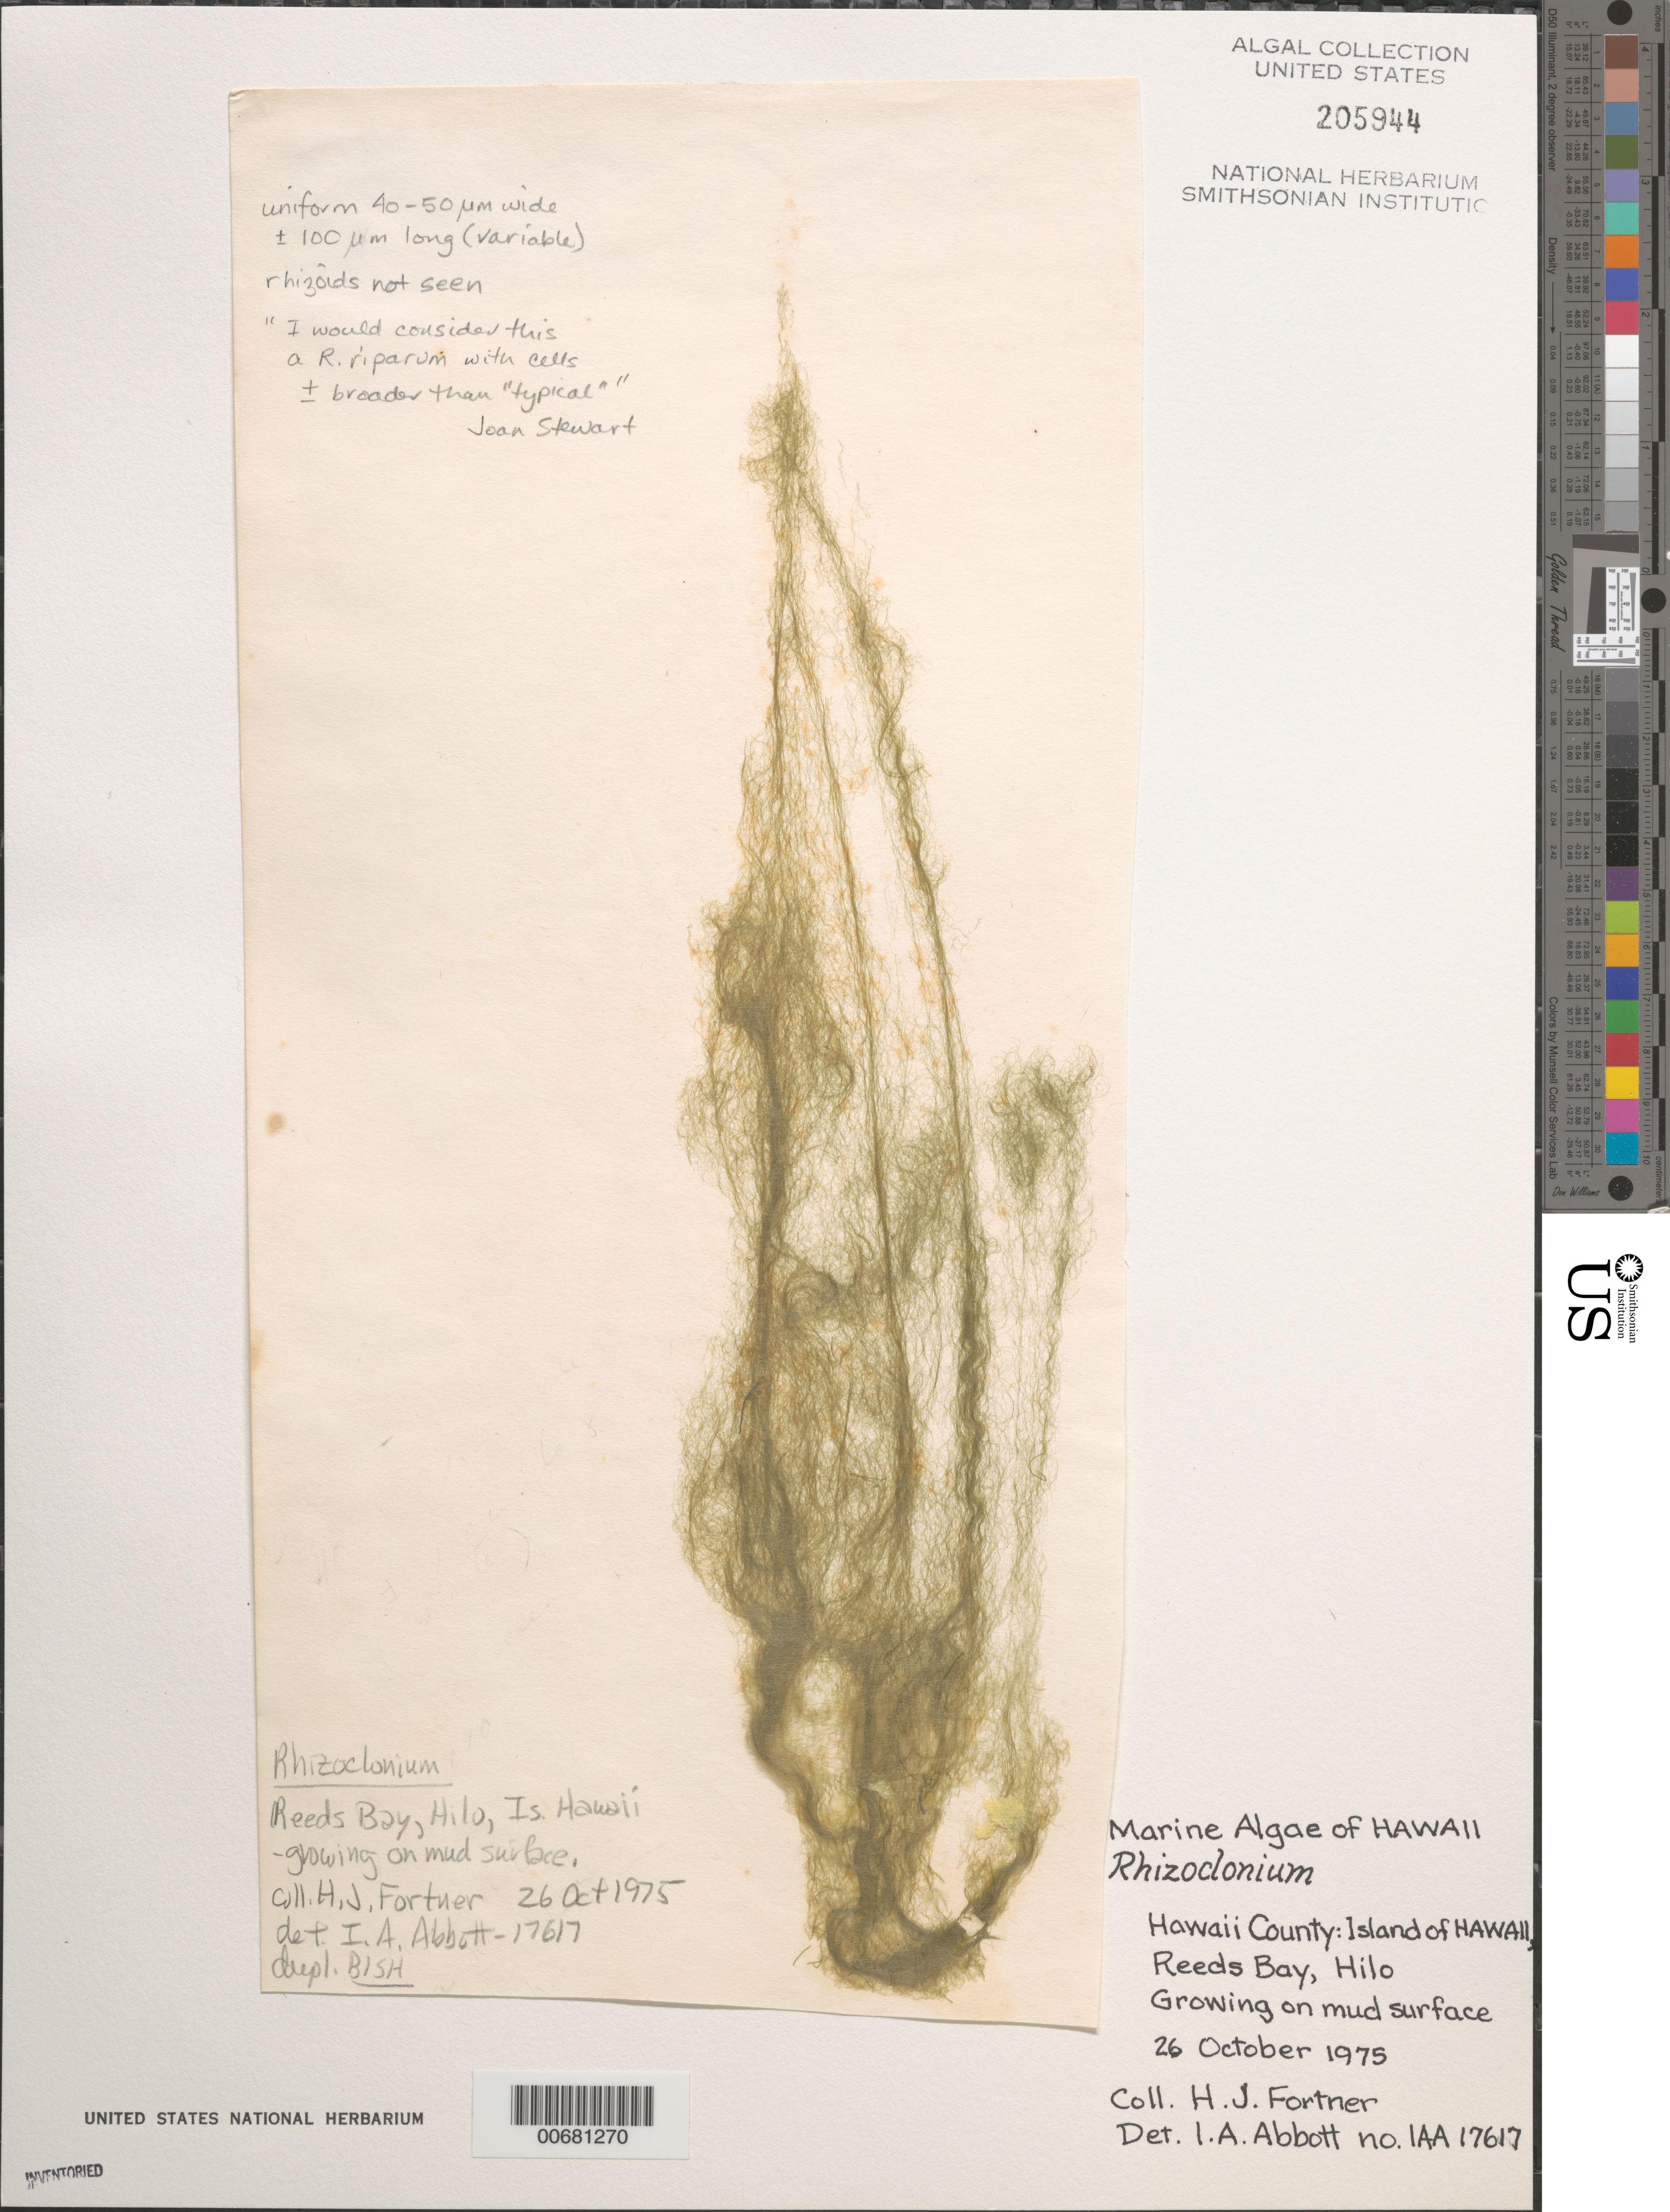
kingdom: Plantae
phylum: Chlorophyta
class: Ulvophyceae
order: Cladophorales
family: Cladophoraceae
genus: Rhizoclonium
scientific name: Rhizoclonium sp.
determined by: Abbott, Isabella A.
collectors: H. Fortner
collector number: IAA 17617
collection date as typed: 26 Oct 1975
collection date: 1975-10-26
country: United States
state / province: Hawaii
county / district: Hawaii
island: Hawaii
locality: Reeds Bay, Hilo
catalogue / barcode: US 205944